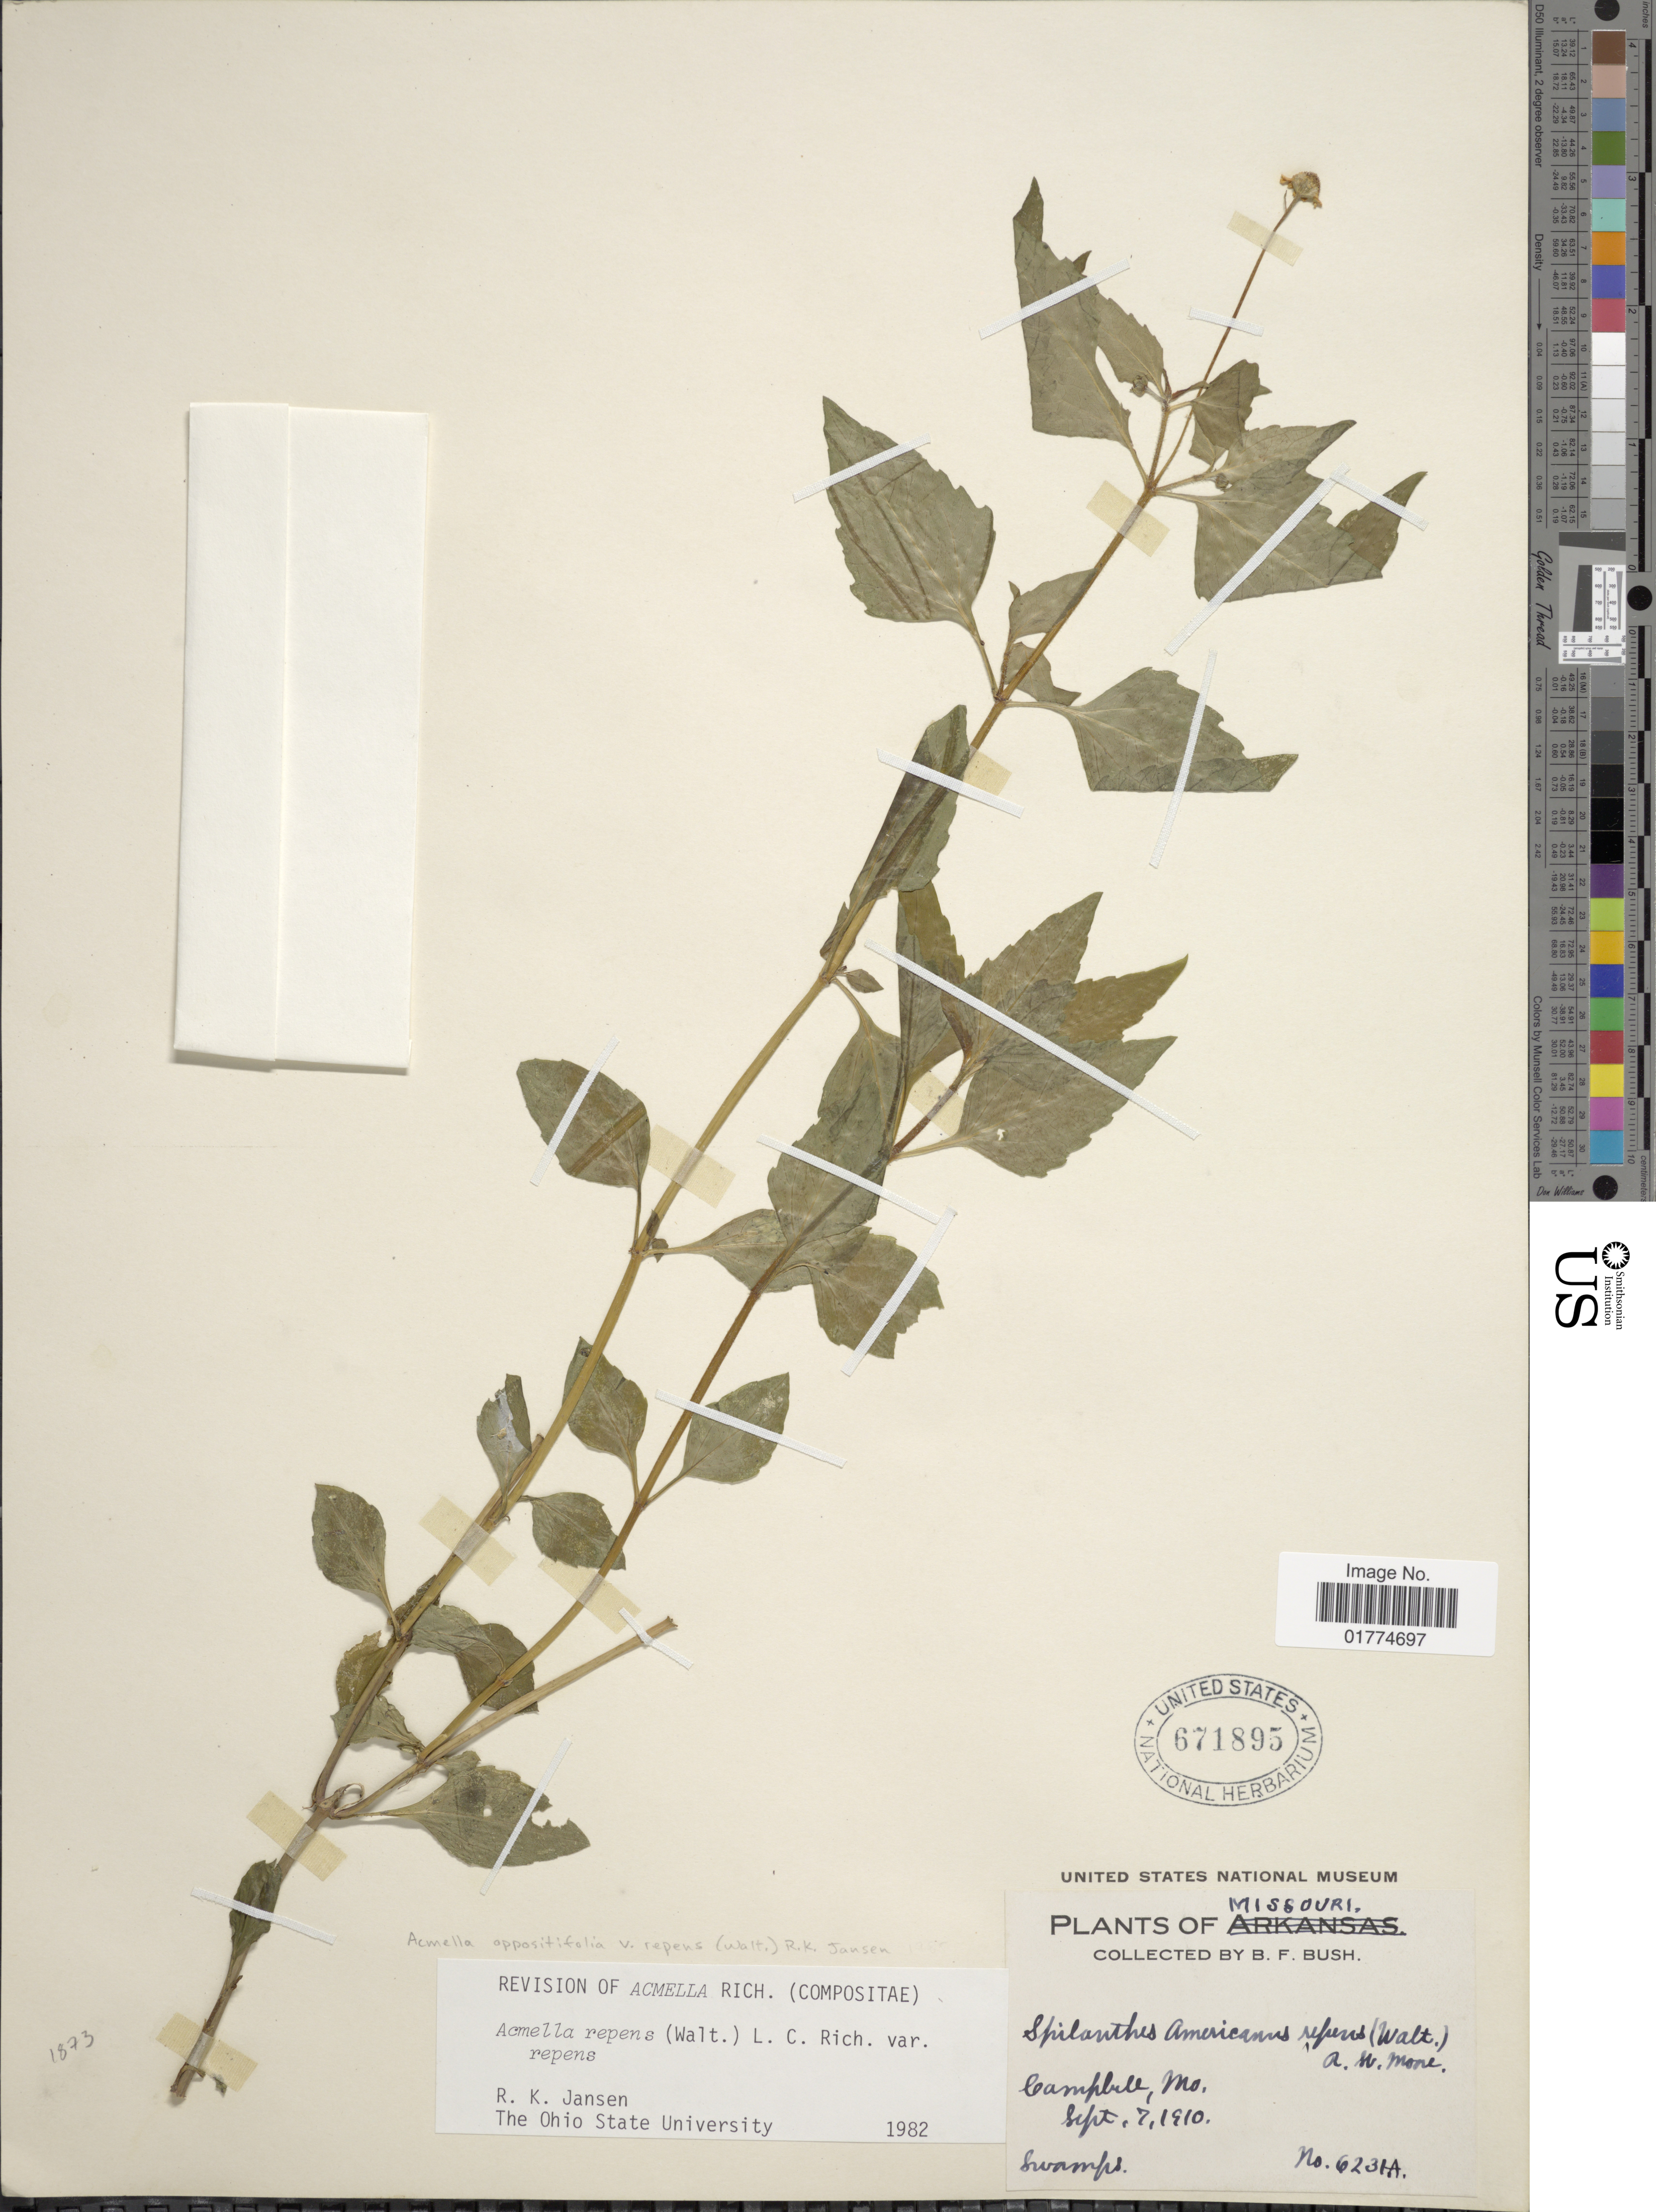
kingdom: Plantae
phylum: Tracheophyta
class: Magnoliopsida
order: Asterales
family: Asteraceae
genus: Acmella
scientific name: Acmella oppositifolia var. repens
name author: (Walter) R.K. Jansen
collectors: B. F. Bush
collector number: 6231A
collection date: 1910-09-07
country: United States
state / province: Missouri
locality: Campbell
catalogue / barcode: US 671895